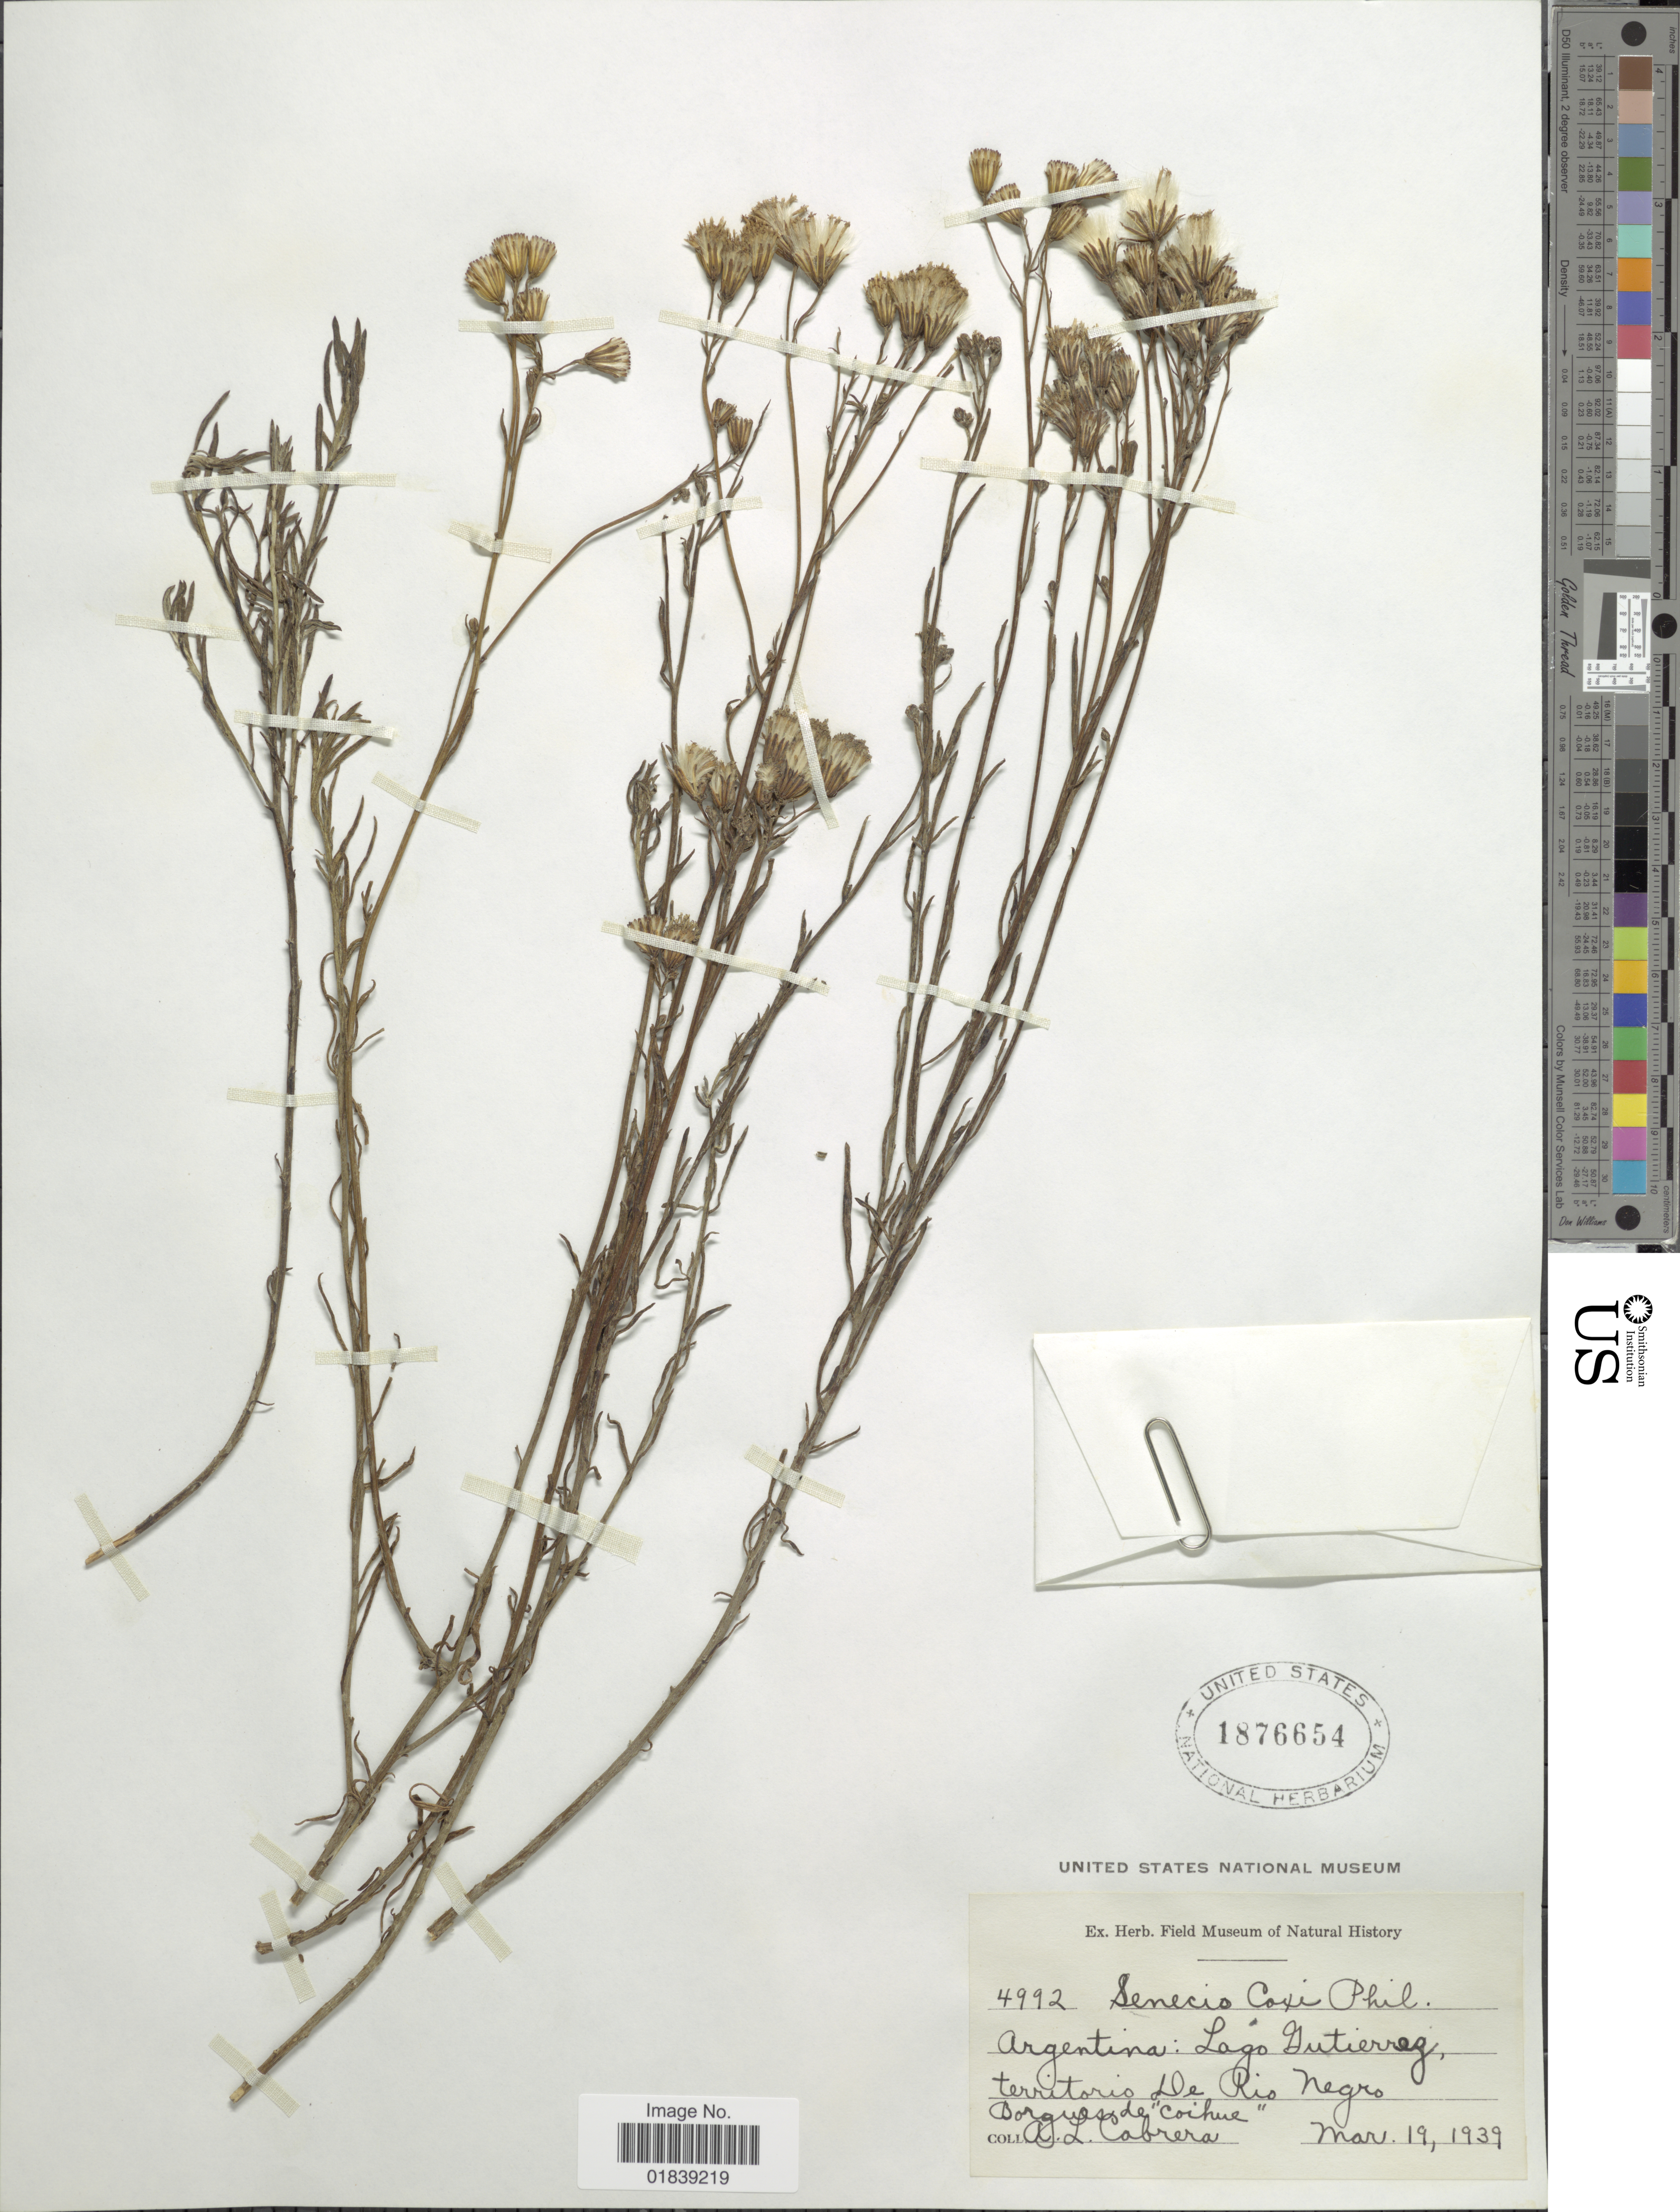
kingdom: Plantae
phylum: Tracheophyta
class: Magnoliopsida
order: Asterales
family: Asteraceae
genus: Senecio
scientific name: Senecio coxii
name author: Phil.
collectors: A. L. Cabrera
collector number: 4992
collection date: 1939-03-19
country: Argentina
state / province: Rio Negro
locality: Lago Gutierrez, Borgues de "Coihue".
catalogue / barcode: US 1876654